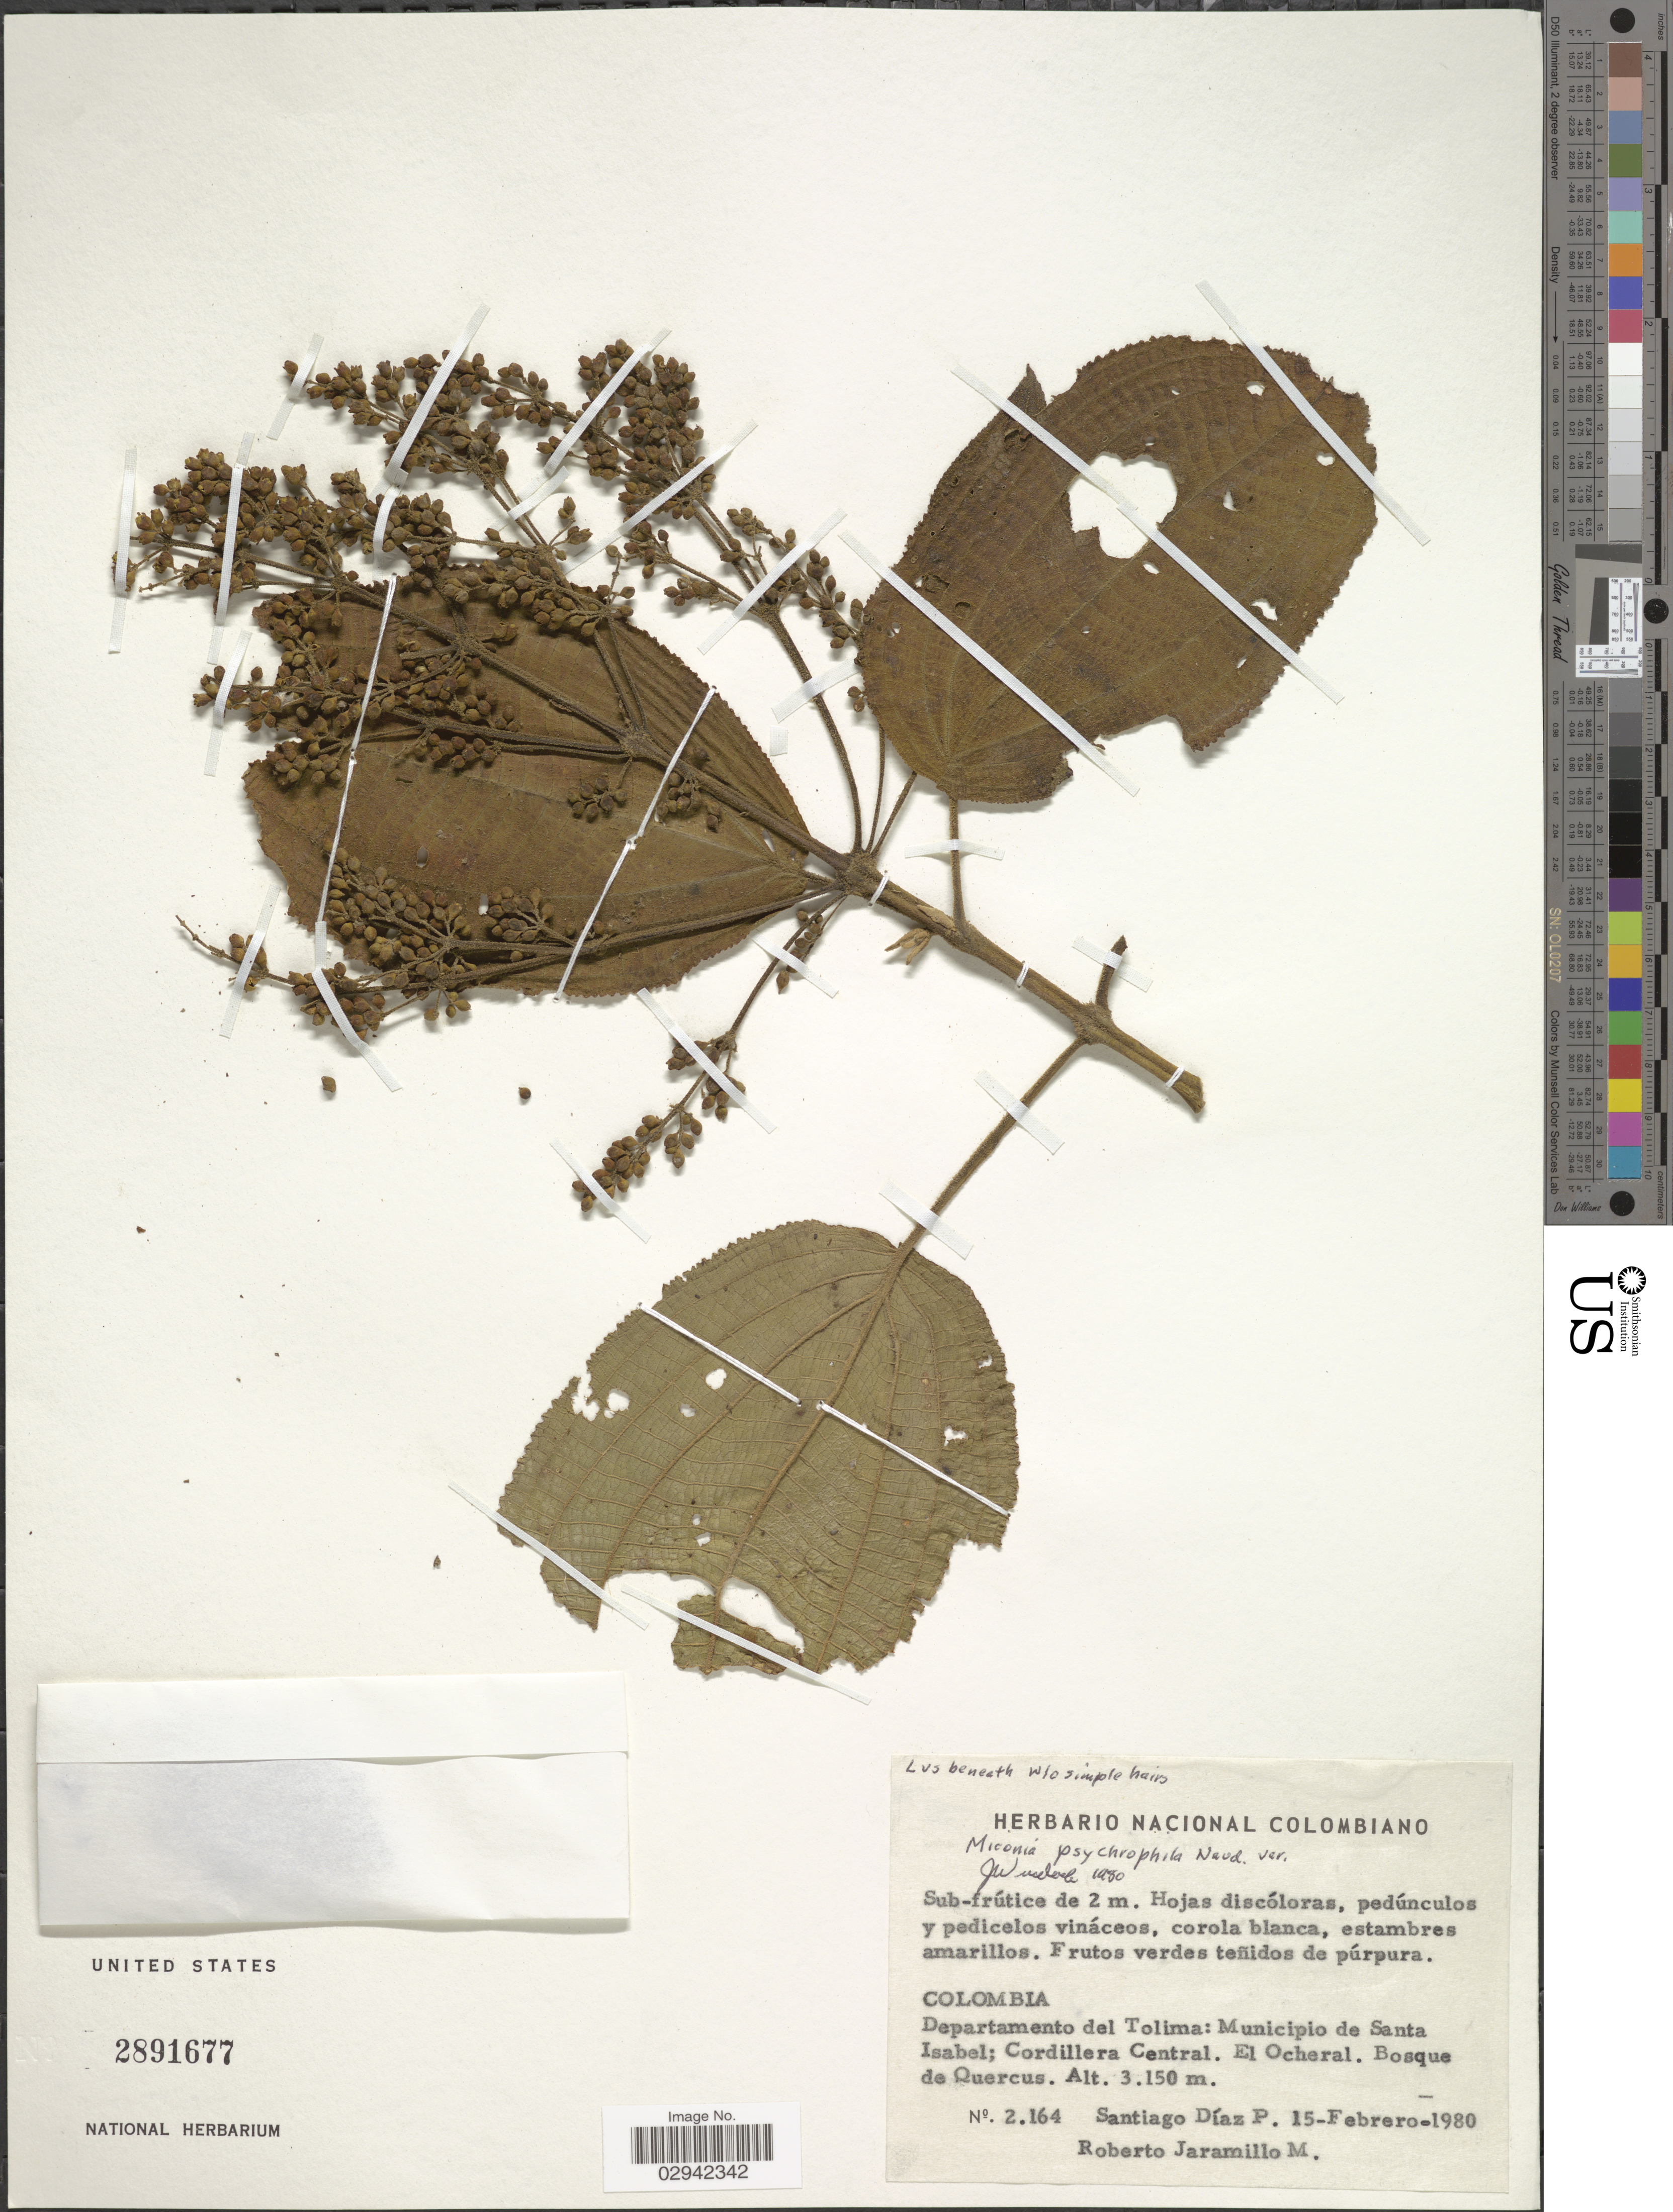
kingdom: Plantae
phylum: Tracheophyta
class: Magnoliopsida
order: Myrtales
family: Melastomataceae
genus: Miconia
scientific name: Miconia psychrophila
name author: Naudin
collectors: S. Diaz P. & R. Jaramillo M.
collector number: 2164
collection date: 1980-02-15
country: Colombia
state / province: Tolima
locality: Departamento del Tolima: Municipio de Santa Isabel; Cordillera Central, El Ocheral, Bosque de Quercus.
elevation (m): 3150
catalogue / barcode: US 2891677